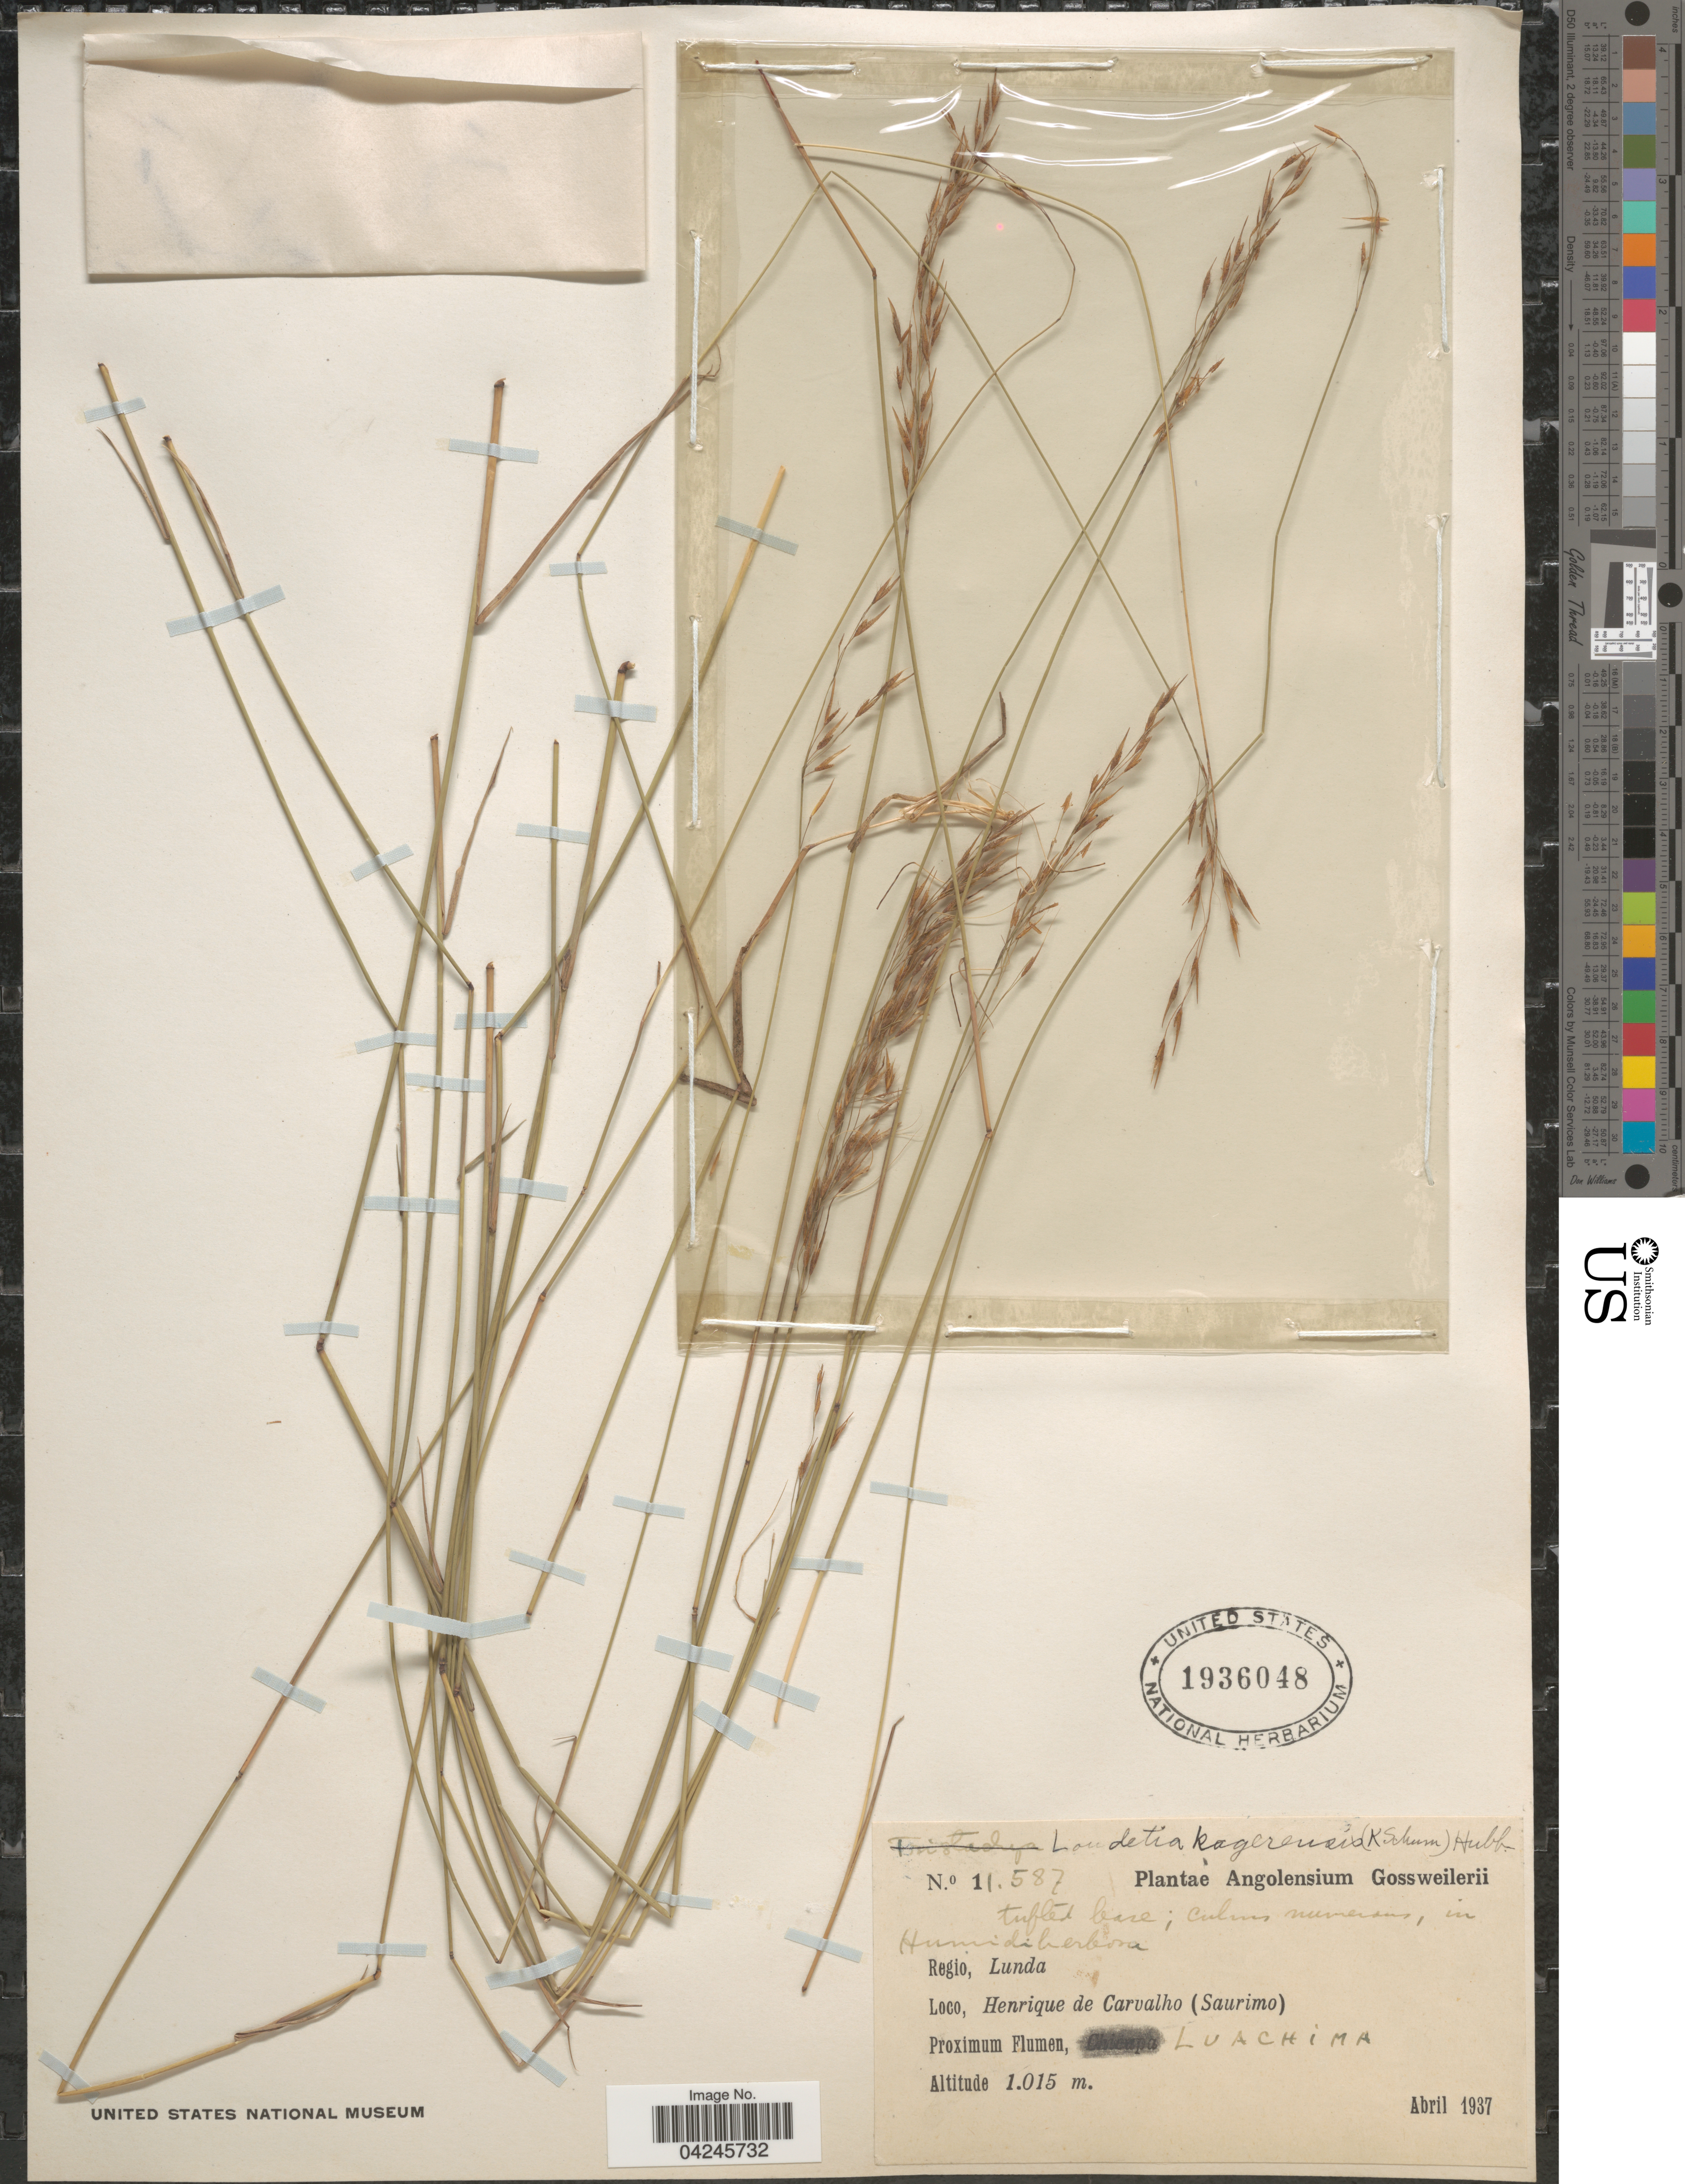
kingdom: Plantae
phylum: Tracheophyta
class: Liliopsida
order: Poales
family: Poaceae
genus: Loudetia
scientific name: Loudetia kagerensis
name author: (K. Schum.) Hutch.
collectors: -. Gossweiler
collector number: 11587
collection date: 1937-04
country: Angola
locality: Regio, Lunda. Henrique de Carvalho (Saurimo). Proximum Flumen, Luachima.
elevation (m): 1015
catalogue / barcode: US 1936048